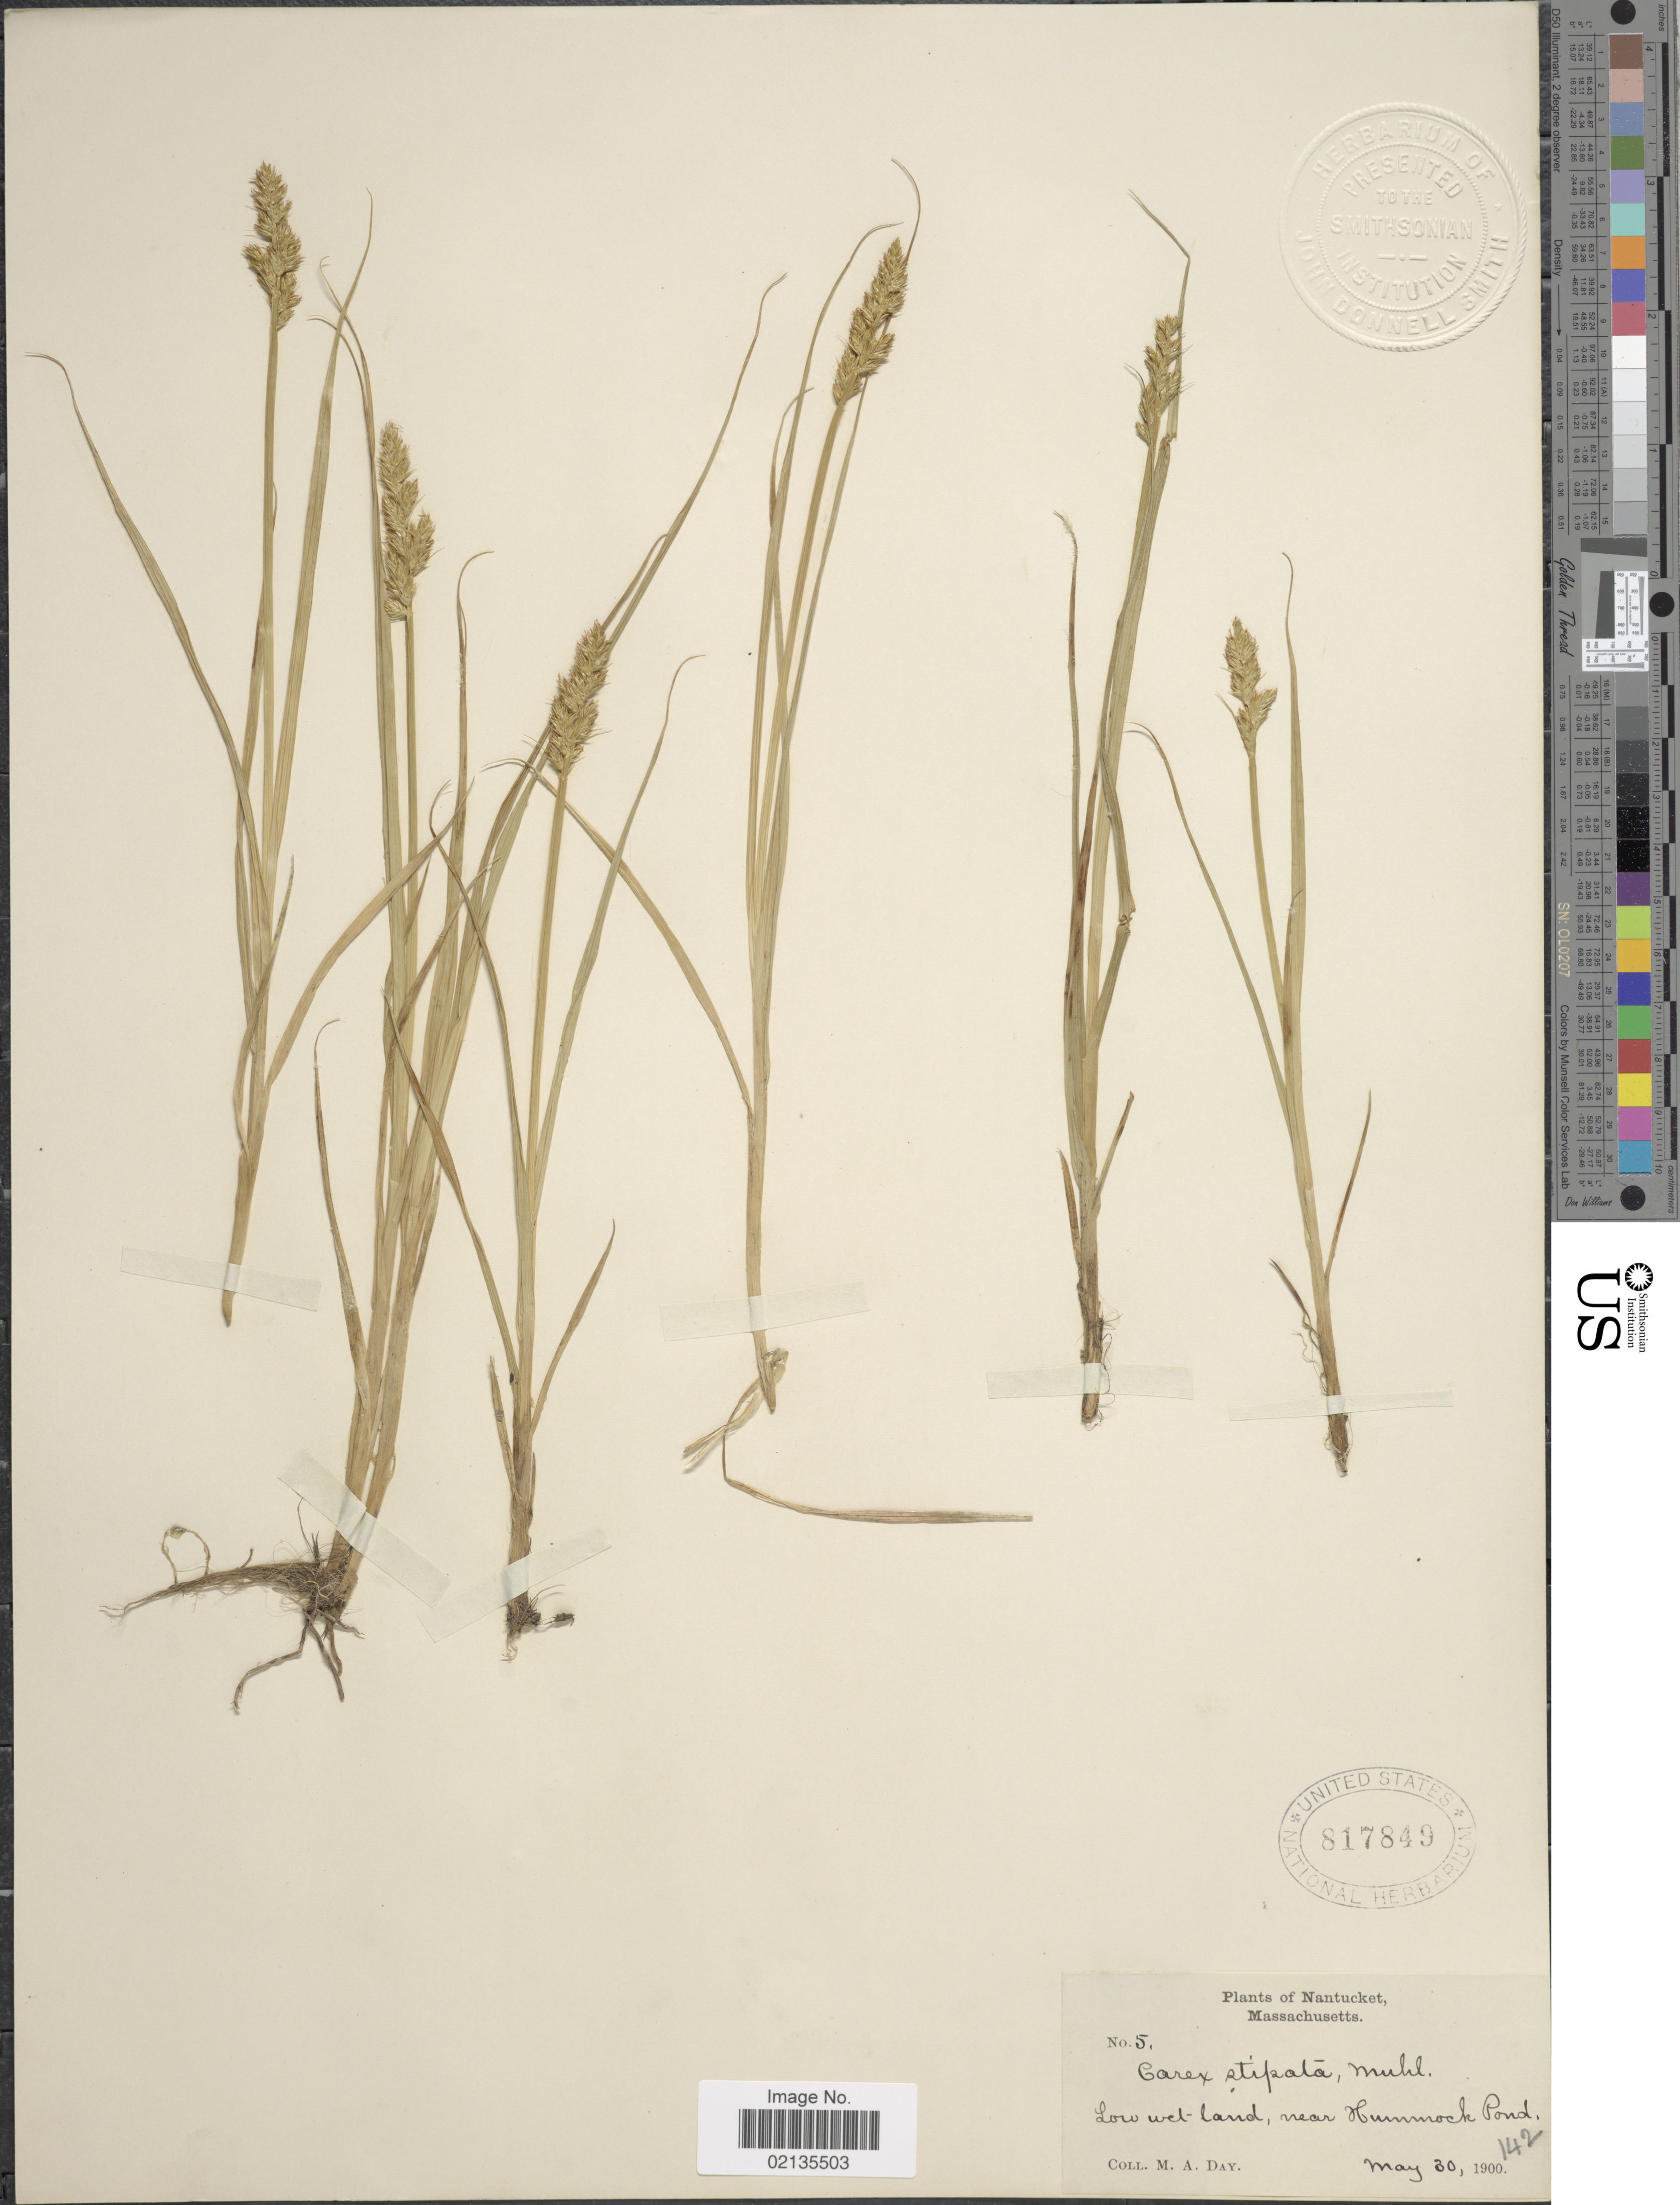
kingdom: Plantae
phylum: Tracheophyta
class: Liliopsida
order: Poales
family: Cyperaceae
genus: Carex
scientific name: Carex stipata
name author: Muhl. ex Willd.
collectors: M. Day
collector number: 5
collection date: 1900-05-30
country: United States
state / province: Massachusetts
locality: Nantucket, low wet land, near Hummock Pond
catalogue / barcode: US 817849